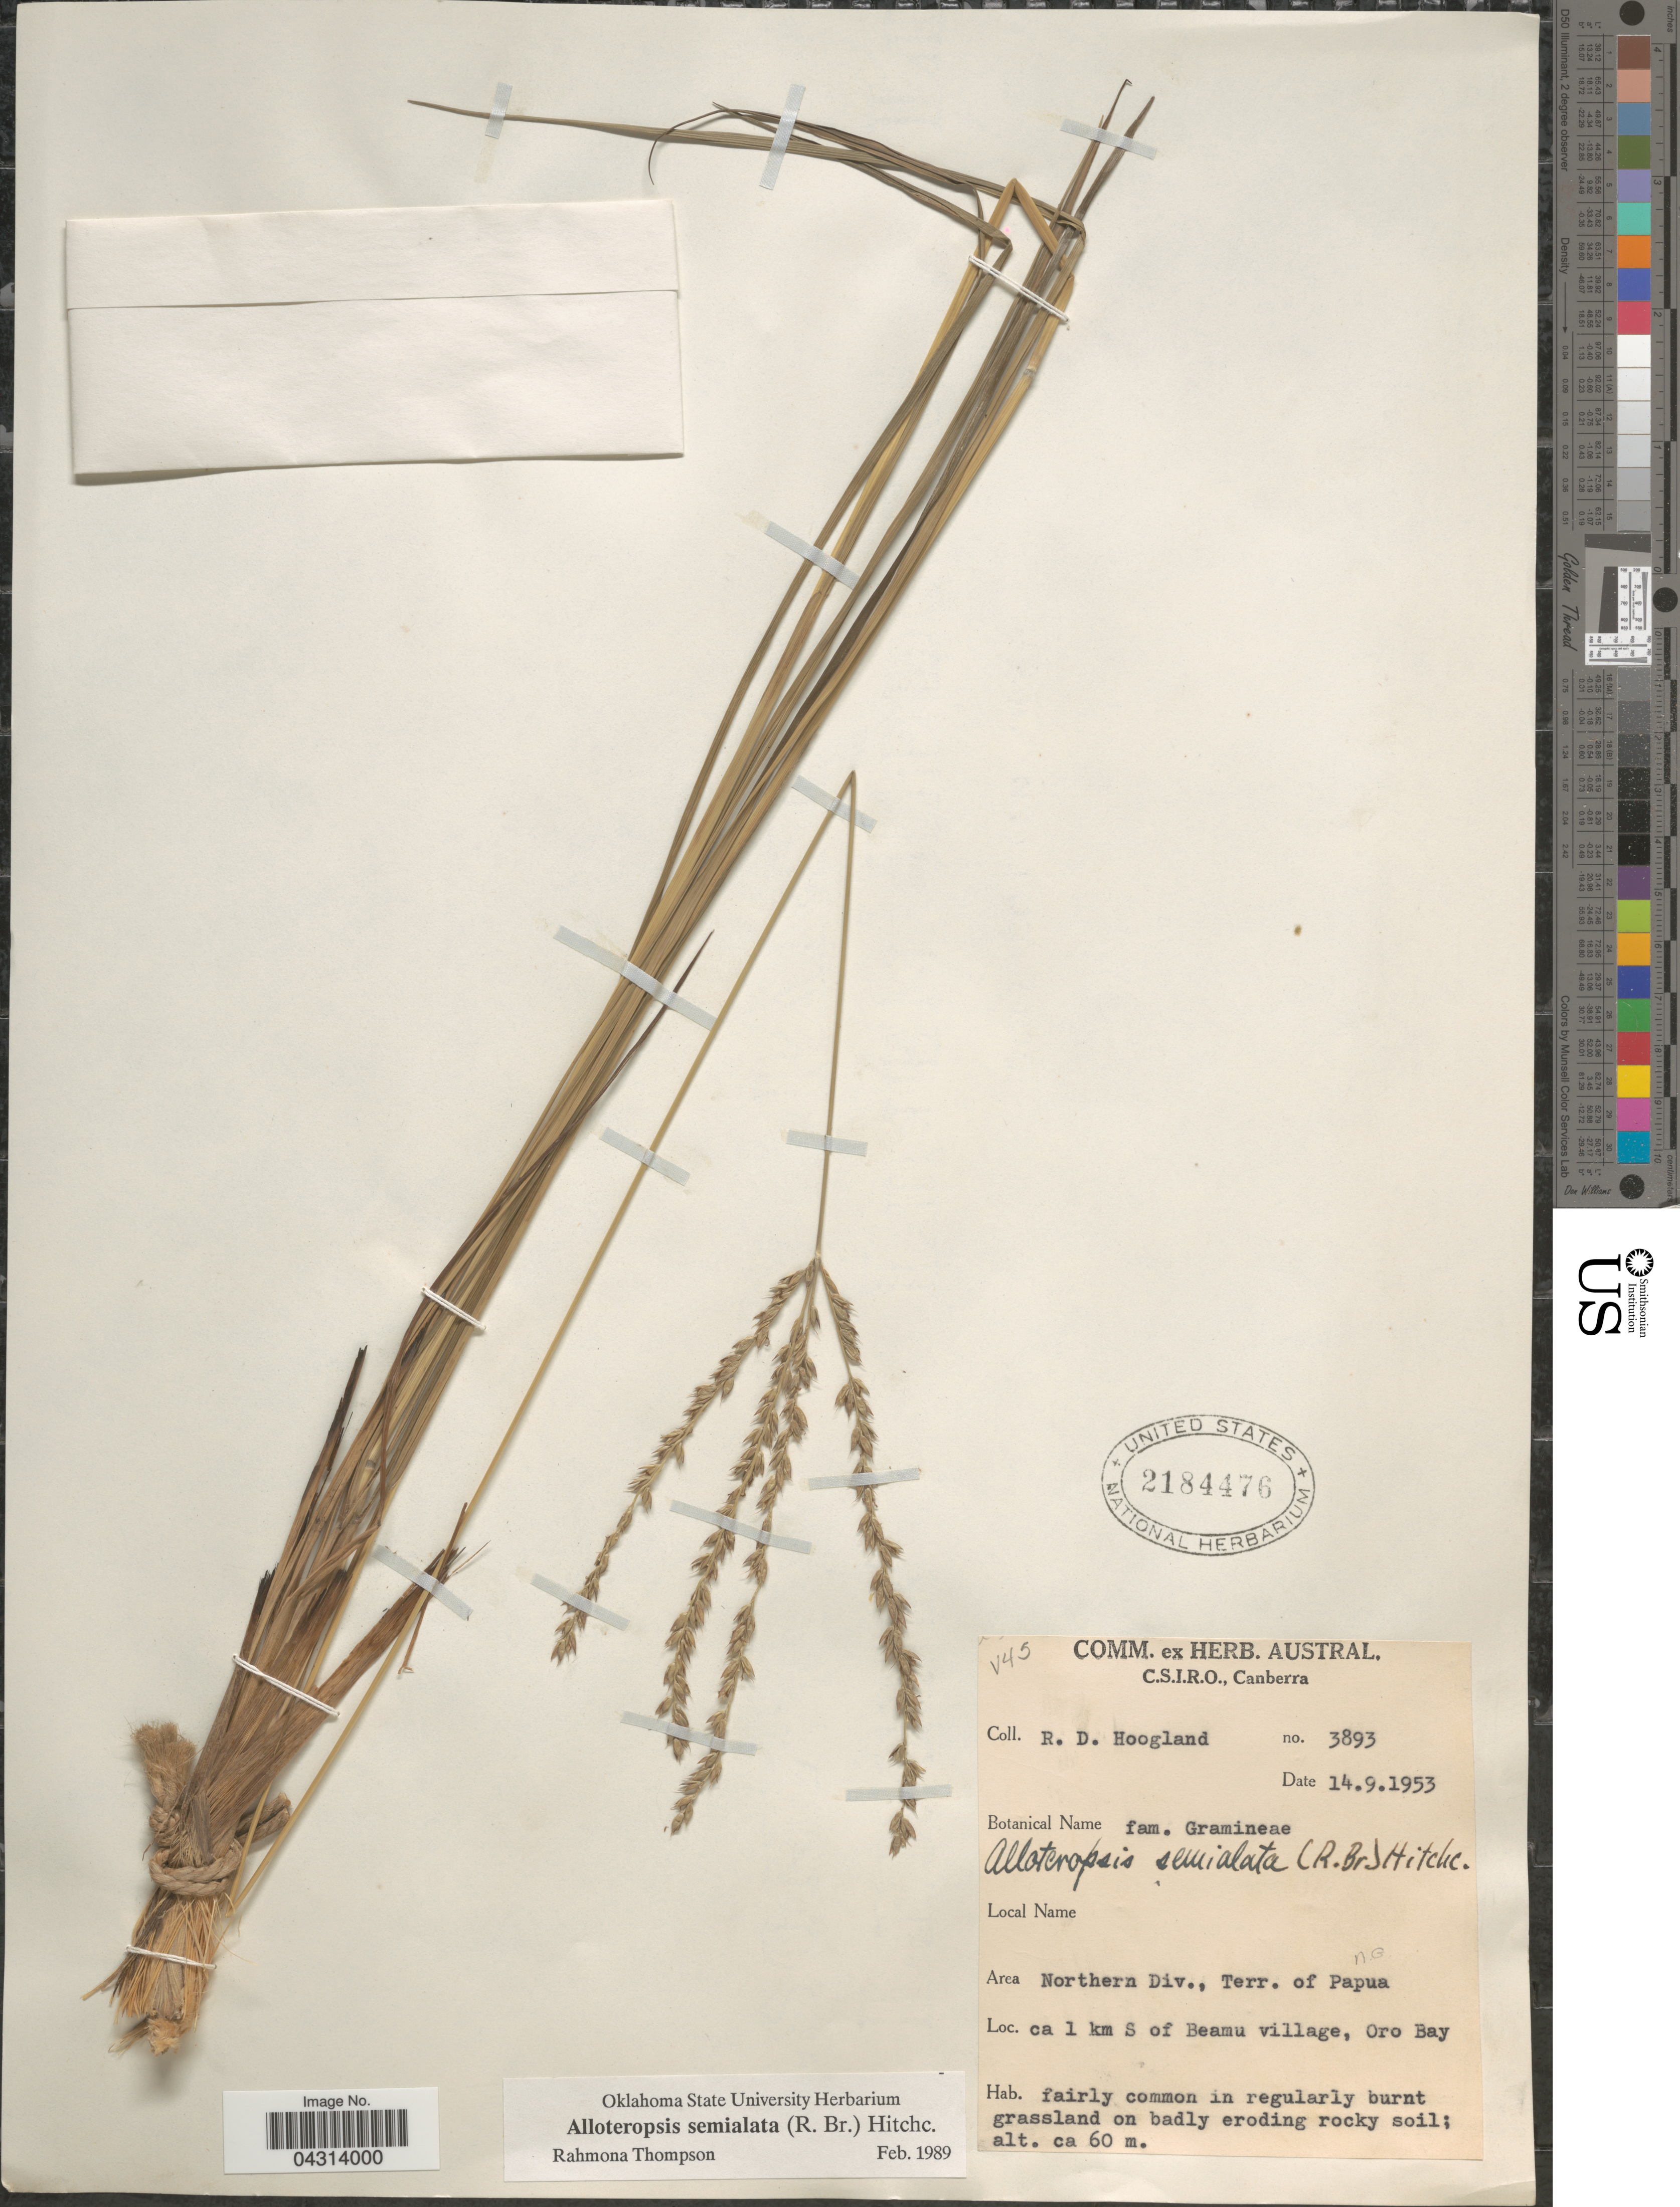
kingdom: Plantae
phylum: Tracheophyta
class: Liliopsida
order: Poales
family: Poaceae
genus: Alloteropsis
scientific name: Alloteropsis semialata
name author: (R. Br.) Hitchc.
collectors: R. D. Hoogland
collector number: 3893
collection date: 1953-09-14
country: Papua New Guinea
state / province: Northern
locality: Area Northern Div., Terr. of Papua. Ca 1 km S of Beamu village, Oro Bay.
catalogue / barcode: US 2184476